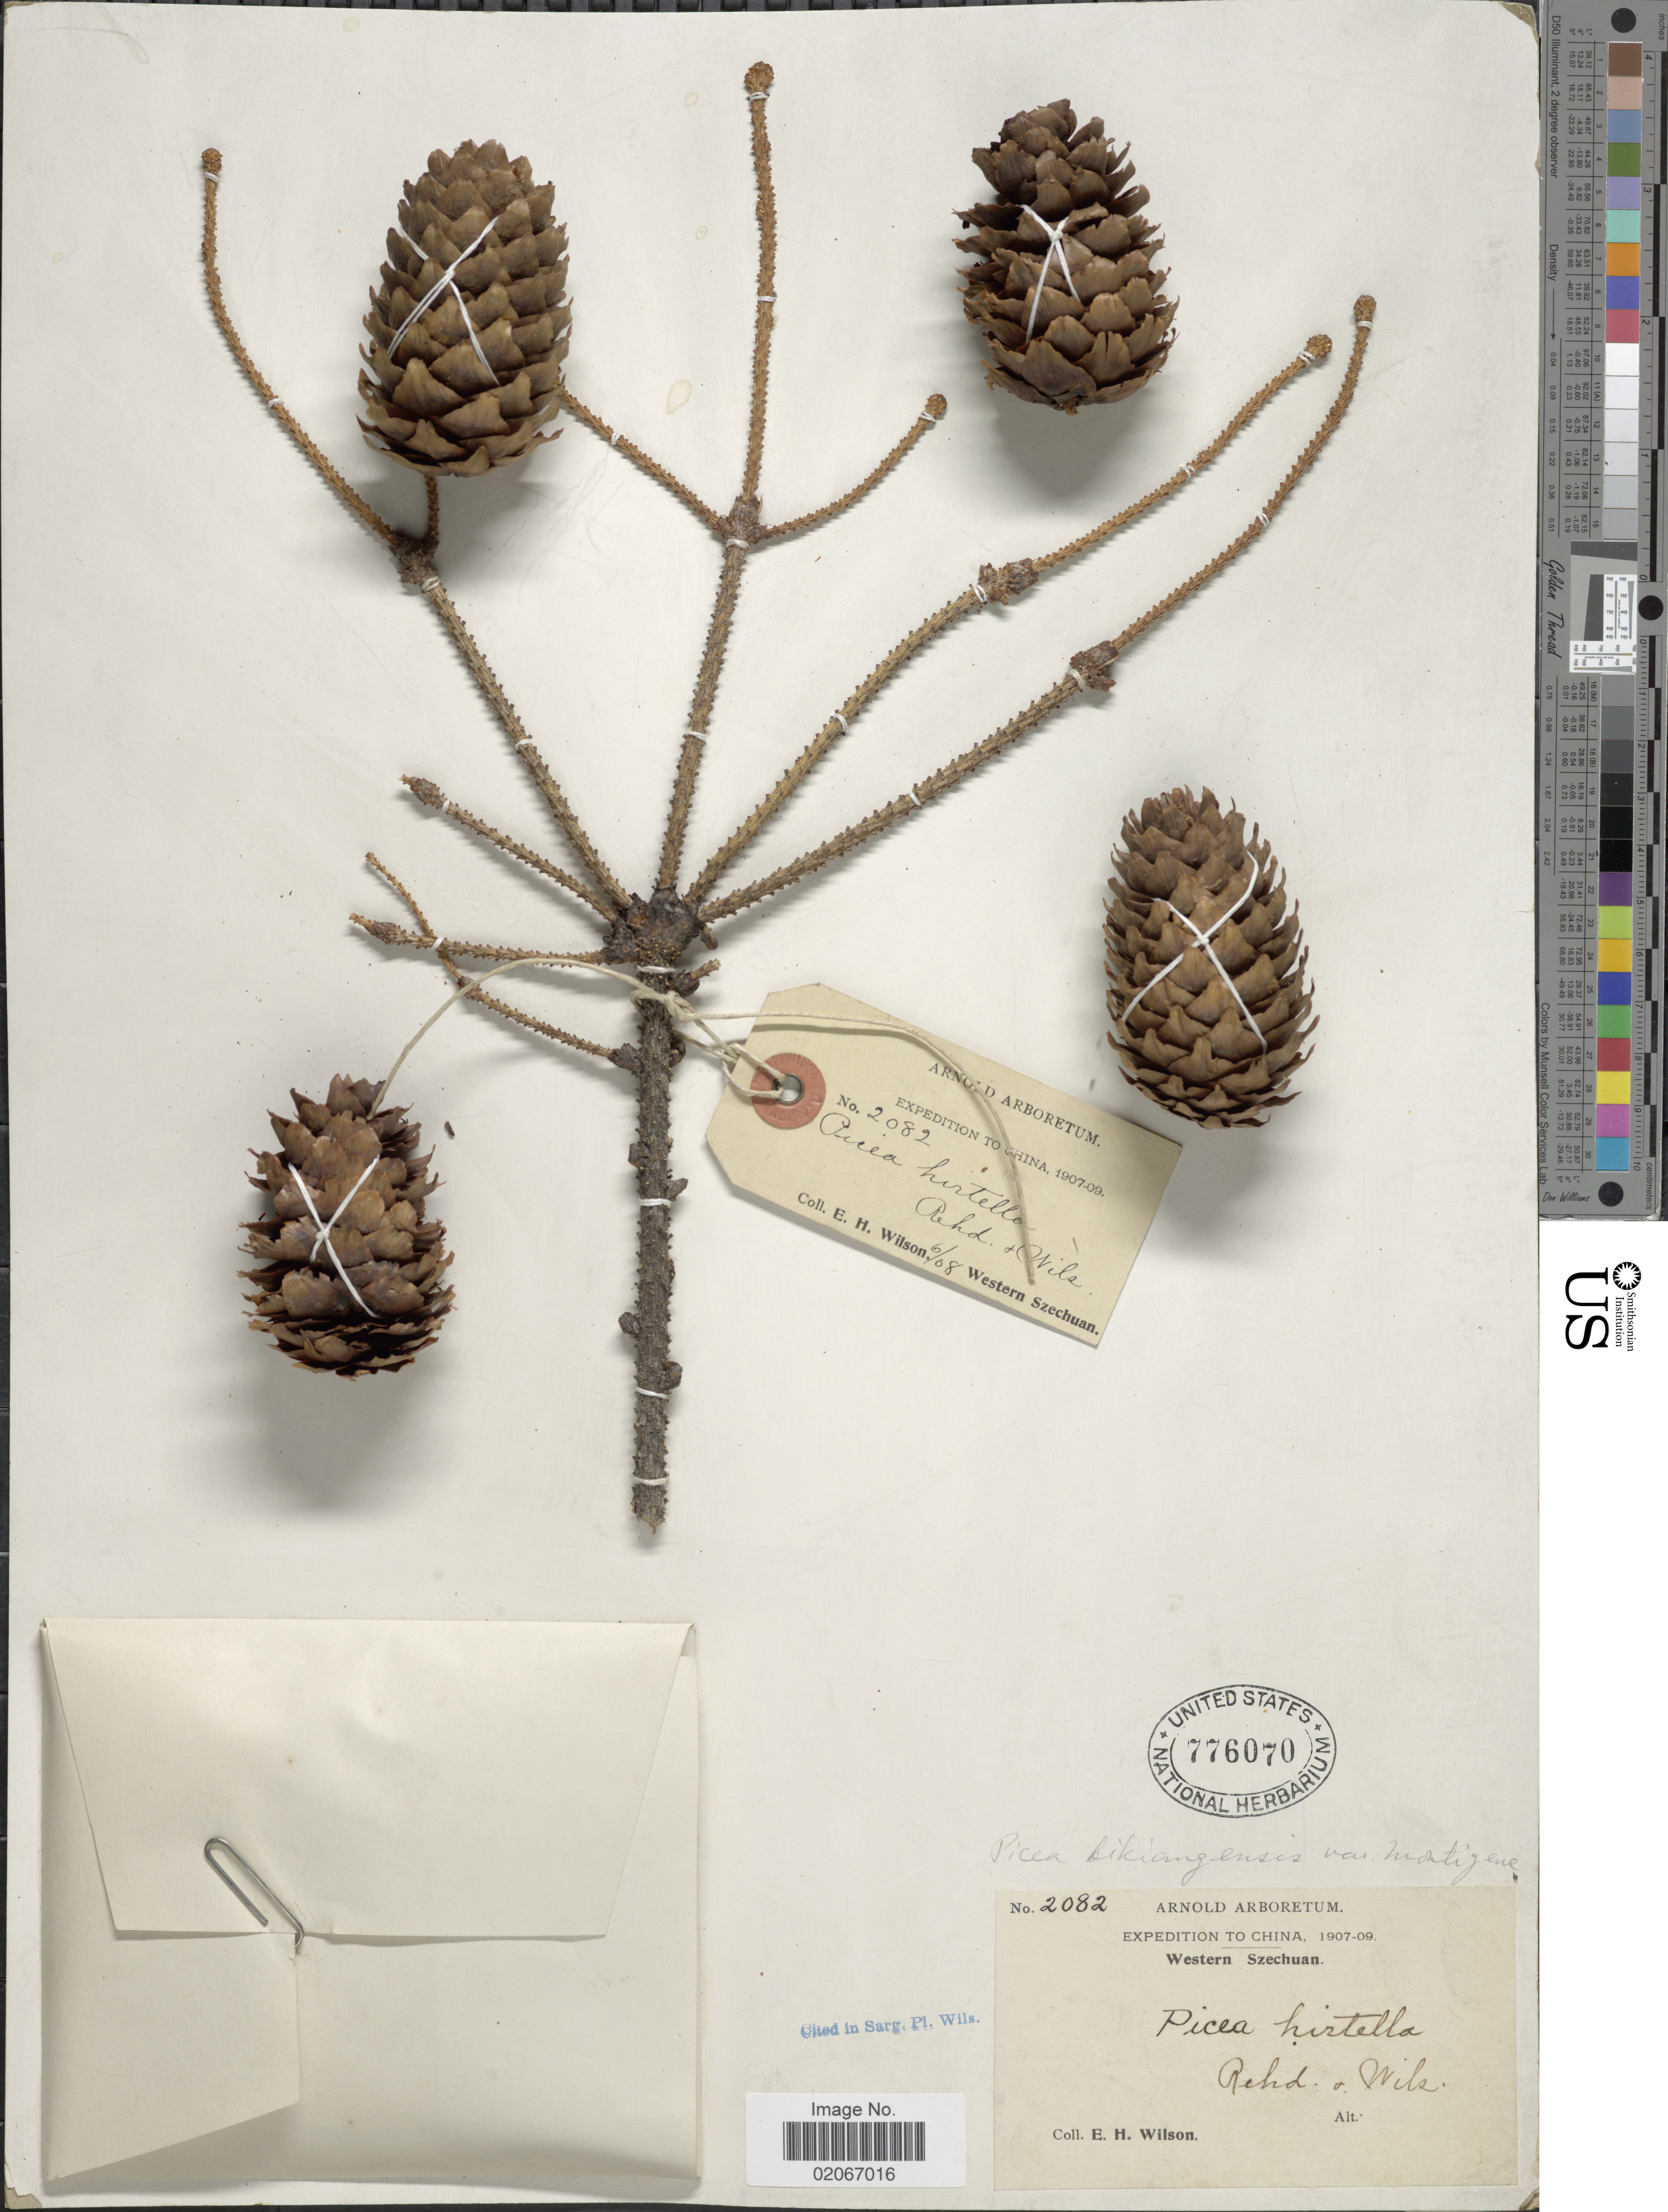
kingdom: Plantae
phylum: Tracheophyta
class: Pinopsida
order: Pinales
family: Pinaceae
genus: Picea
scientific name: Picea likiangensis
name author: (Franch.) E. Pritz.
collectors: E. Wilson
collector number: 2082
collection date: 1908-06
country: China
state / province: Sichuan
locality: Western Szechuan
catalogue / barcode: US 776070